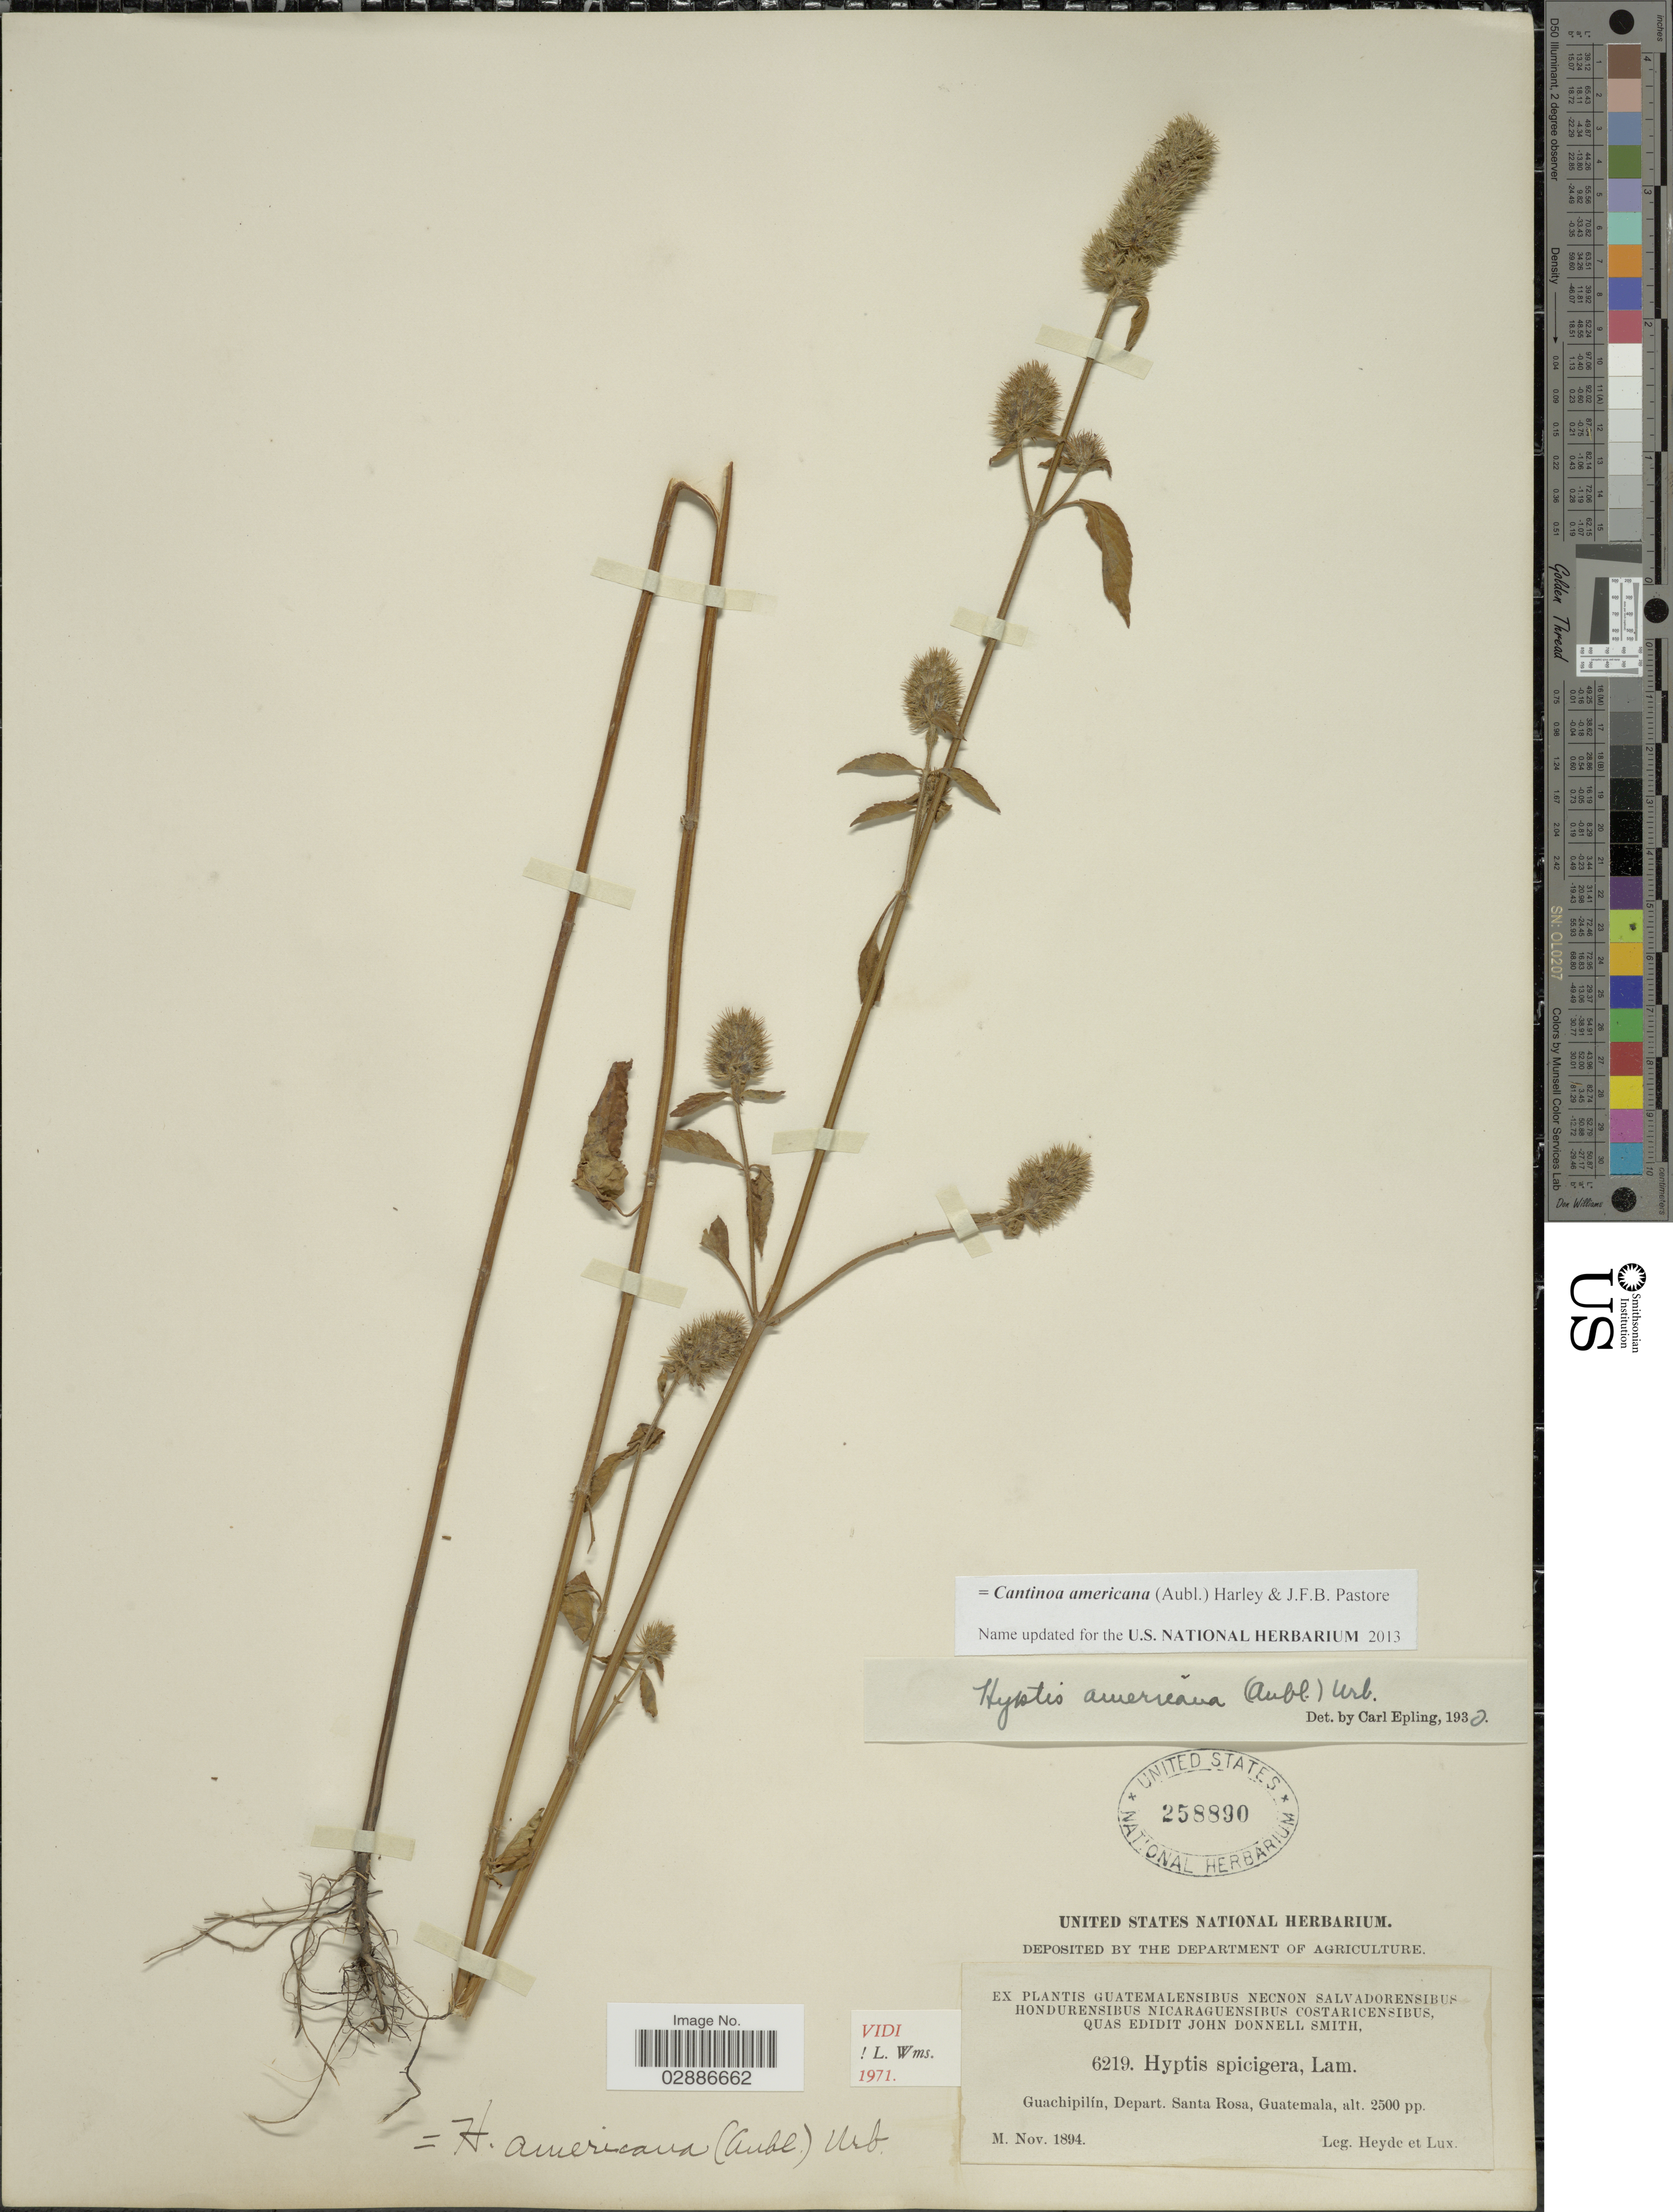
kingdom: Plantae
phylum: Tracheophyta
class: Magnoliopsida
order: Lamiales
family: Lamiaceae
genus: Cantinoa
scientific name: Cantinoa americana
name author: (Aubl.) Harley & J.F.B. Pastore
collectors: Heyde & Lux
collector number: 6219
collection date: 1894-11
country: Guatemala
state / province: Santa Rosa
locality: Guachipilín, Depart. Santa Rosa.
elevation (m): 762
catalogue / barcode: US 258890